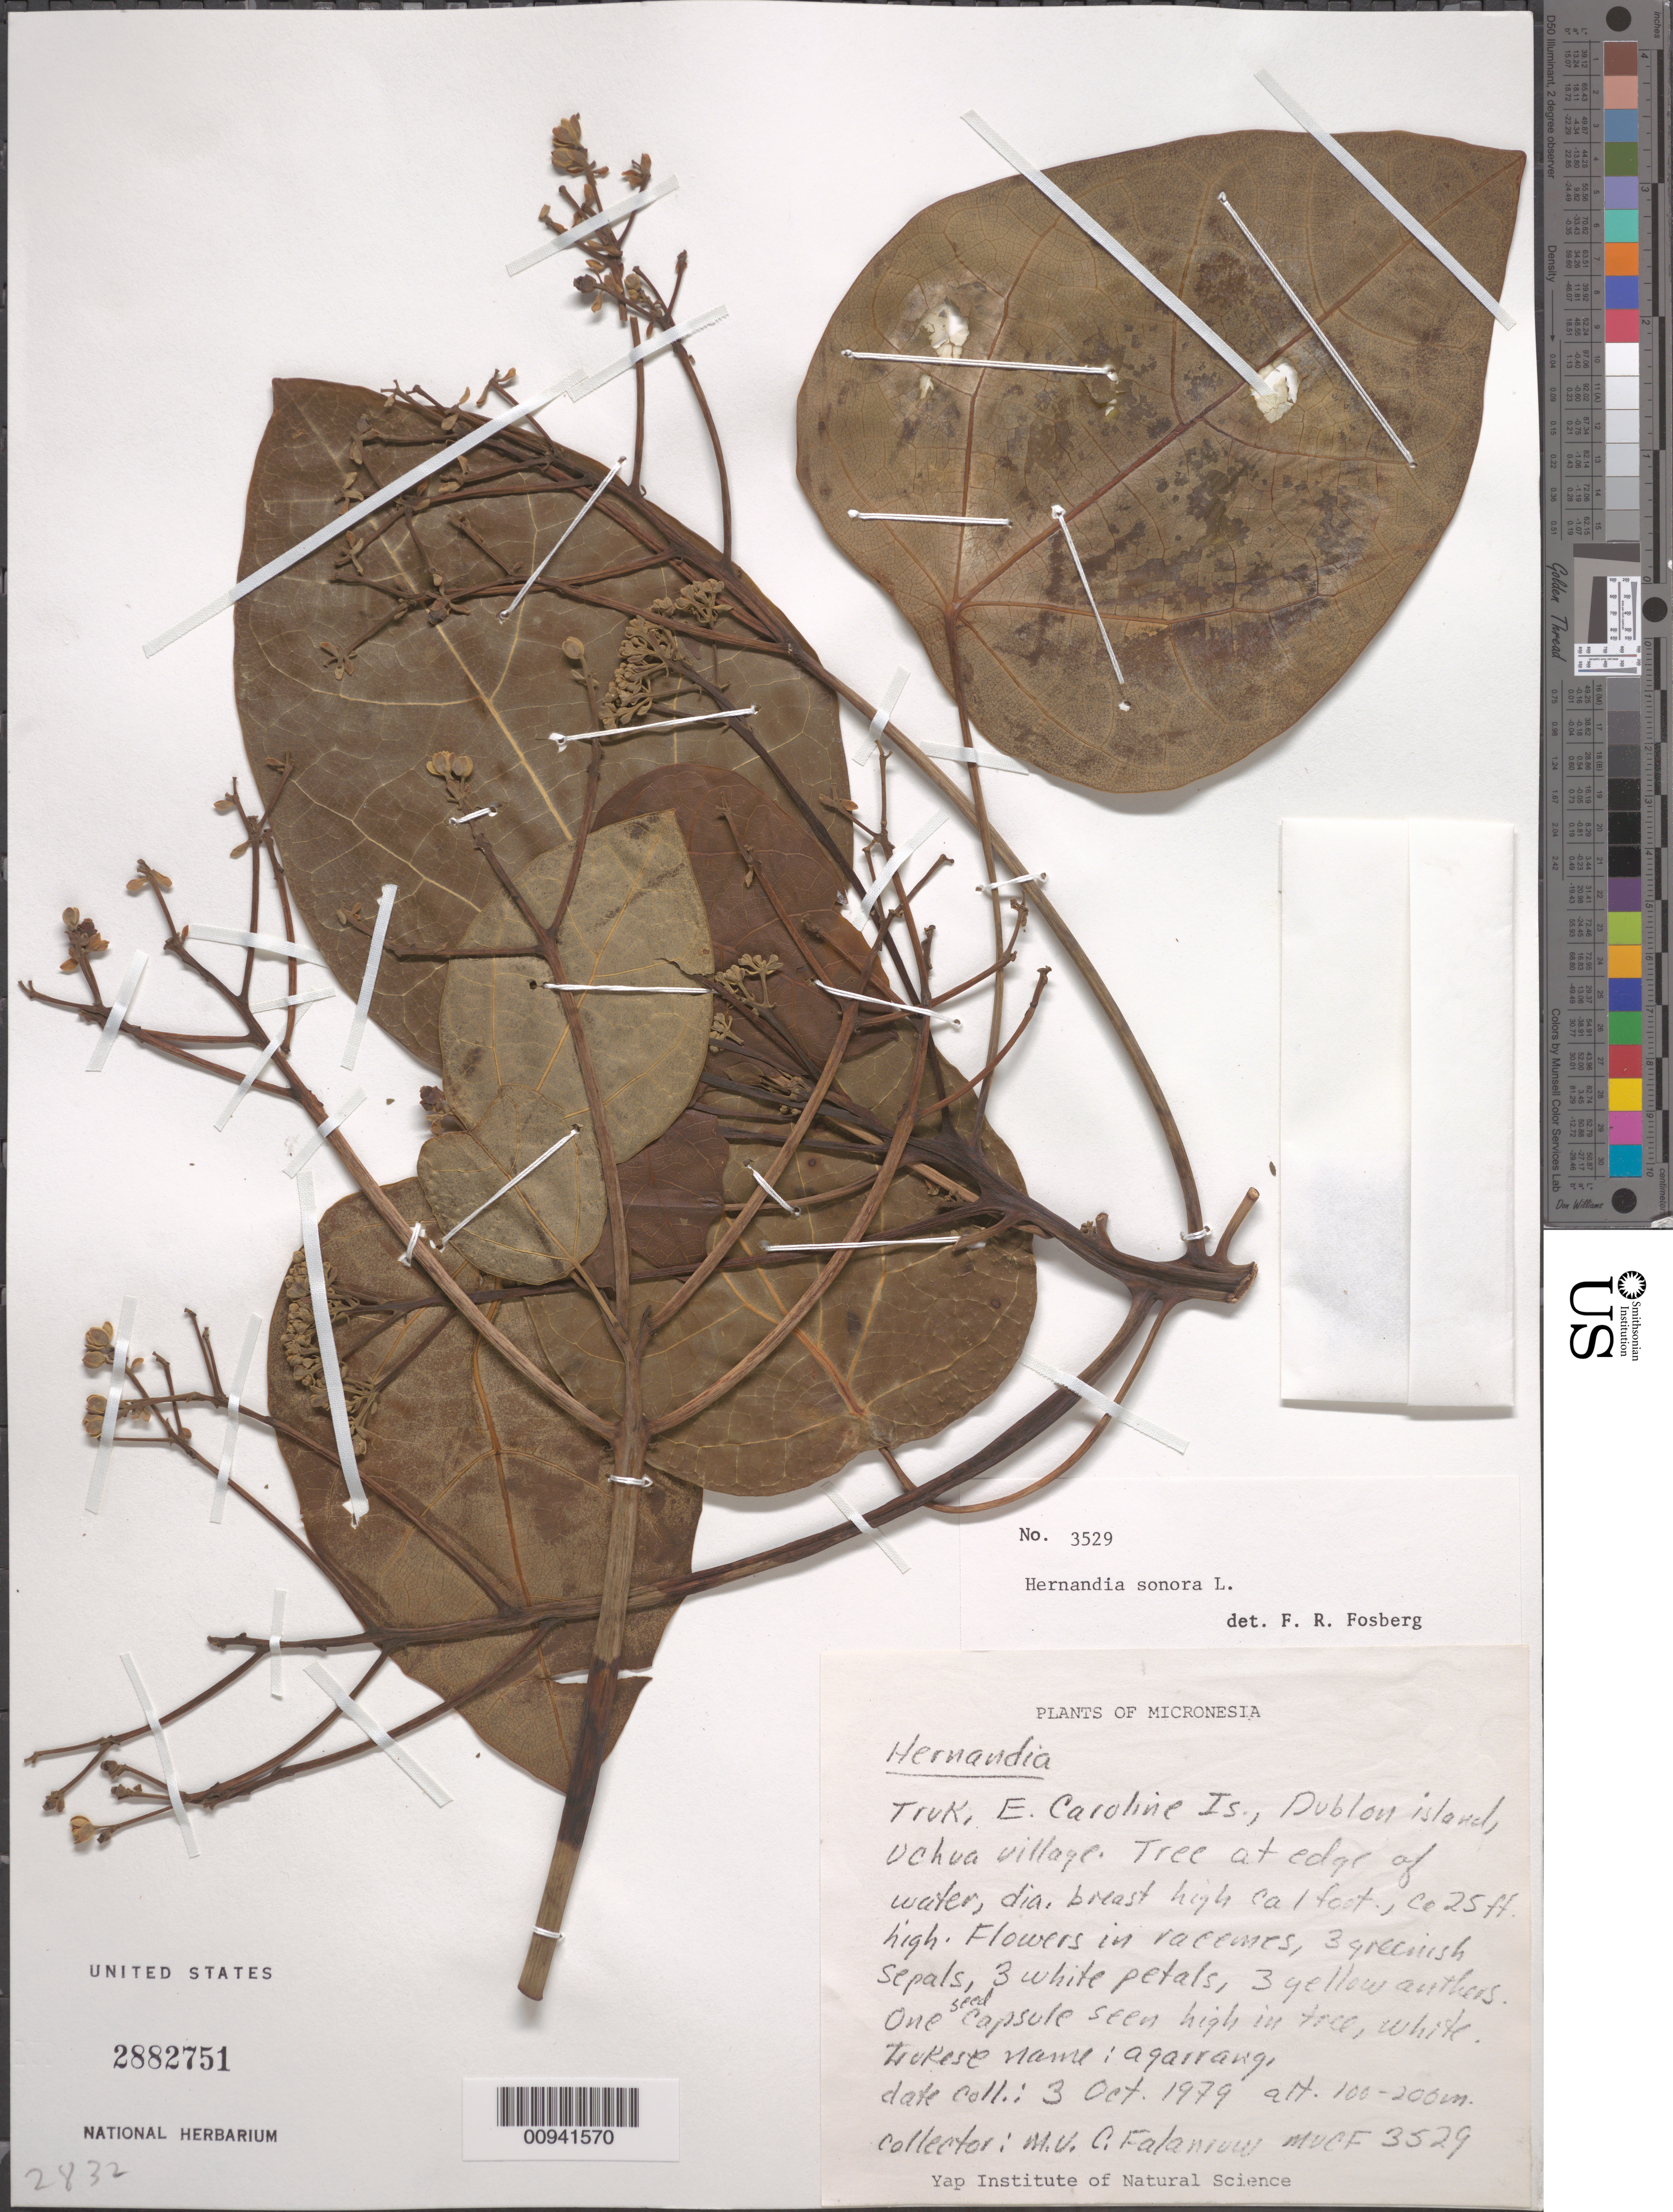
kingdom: Plantae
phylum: Tracheophyta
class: Magnoliopsida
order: Laurales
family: Hernandiaceae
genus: Hernandia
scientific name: Hernandia nymphaeifolia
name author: (C. Presl) Kubitzki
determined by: Strong, M. T., (US), Smithsonian Institution - National Museum of Natural History (UNITED STATES)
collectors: M. V. Falanruw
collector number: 3529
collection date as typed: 03 Oct 1979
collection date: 1979-10-03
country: Micronesia, Federated States of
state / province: Truk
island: Dublon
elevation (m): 100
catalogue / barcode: US 2882751